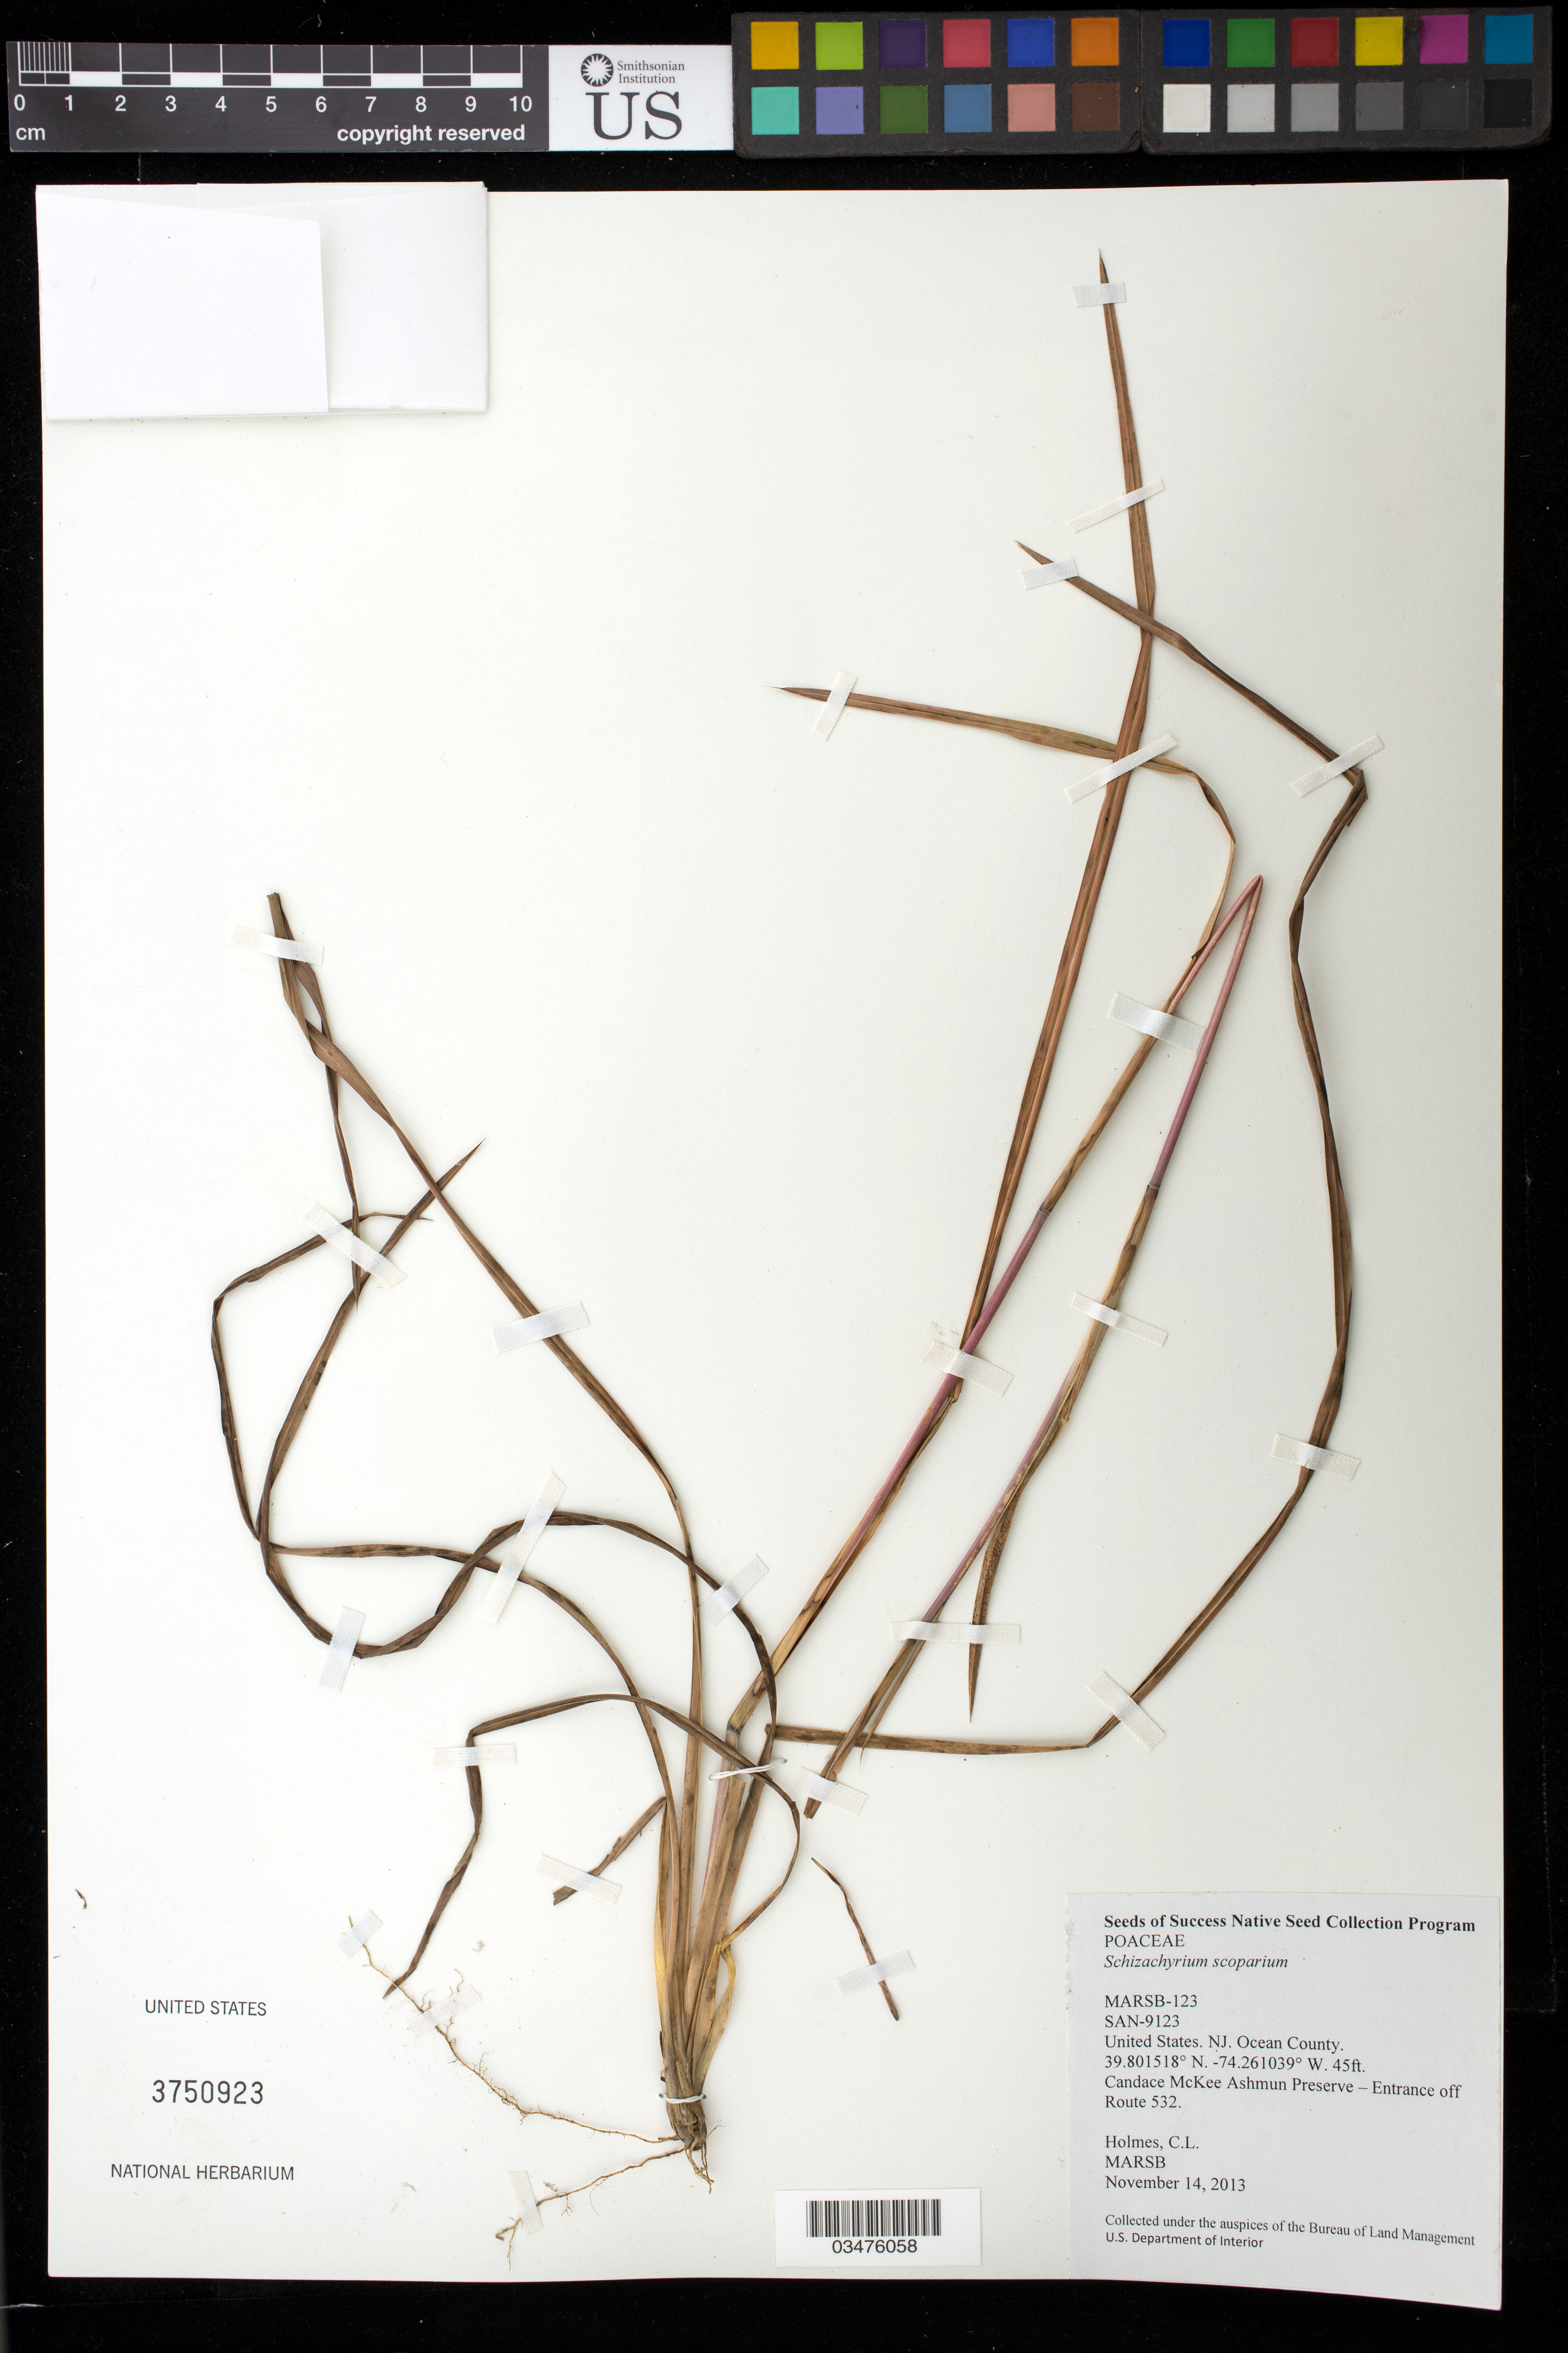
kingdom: Plantae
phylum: Tracheophyta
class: Liliopsida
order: Poales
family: Poaceae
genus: Schizachyrium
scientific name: Schizachyrium scoparium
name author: (Michx.) Nash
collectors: C. Holmes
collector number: MARSB-123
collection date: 2013-11-14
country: United States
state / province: New Jersey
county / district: Ocean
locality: Candace McKee Ashmun Preserve-Entrance off Route 532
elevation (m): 14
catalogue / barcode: US 3750923